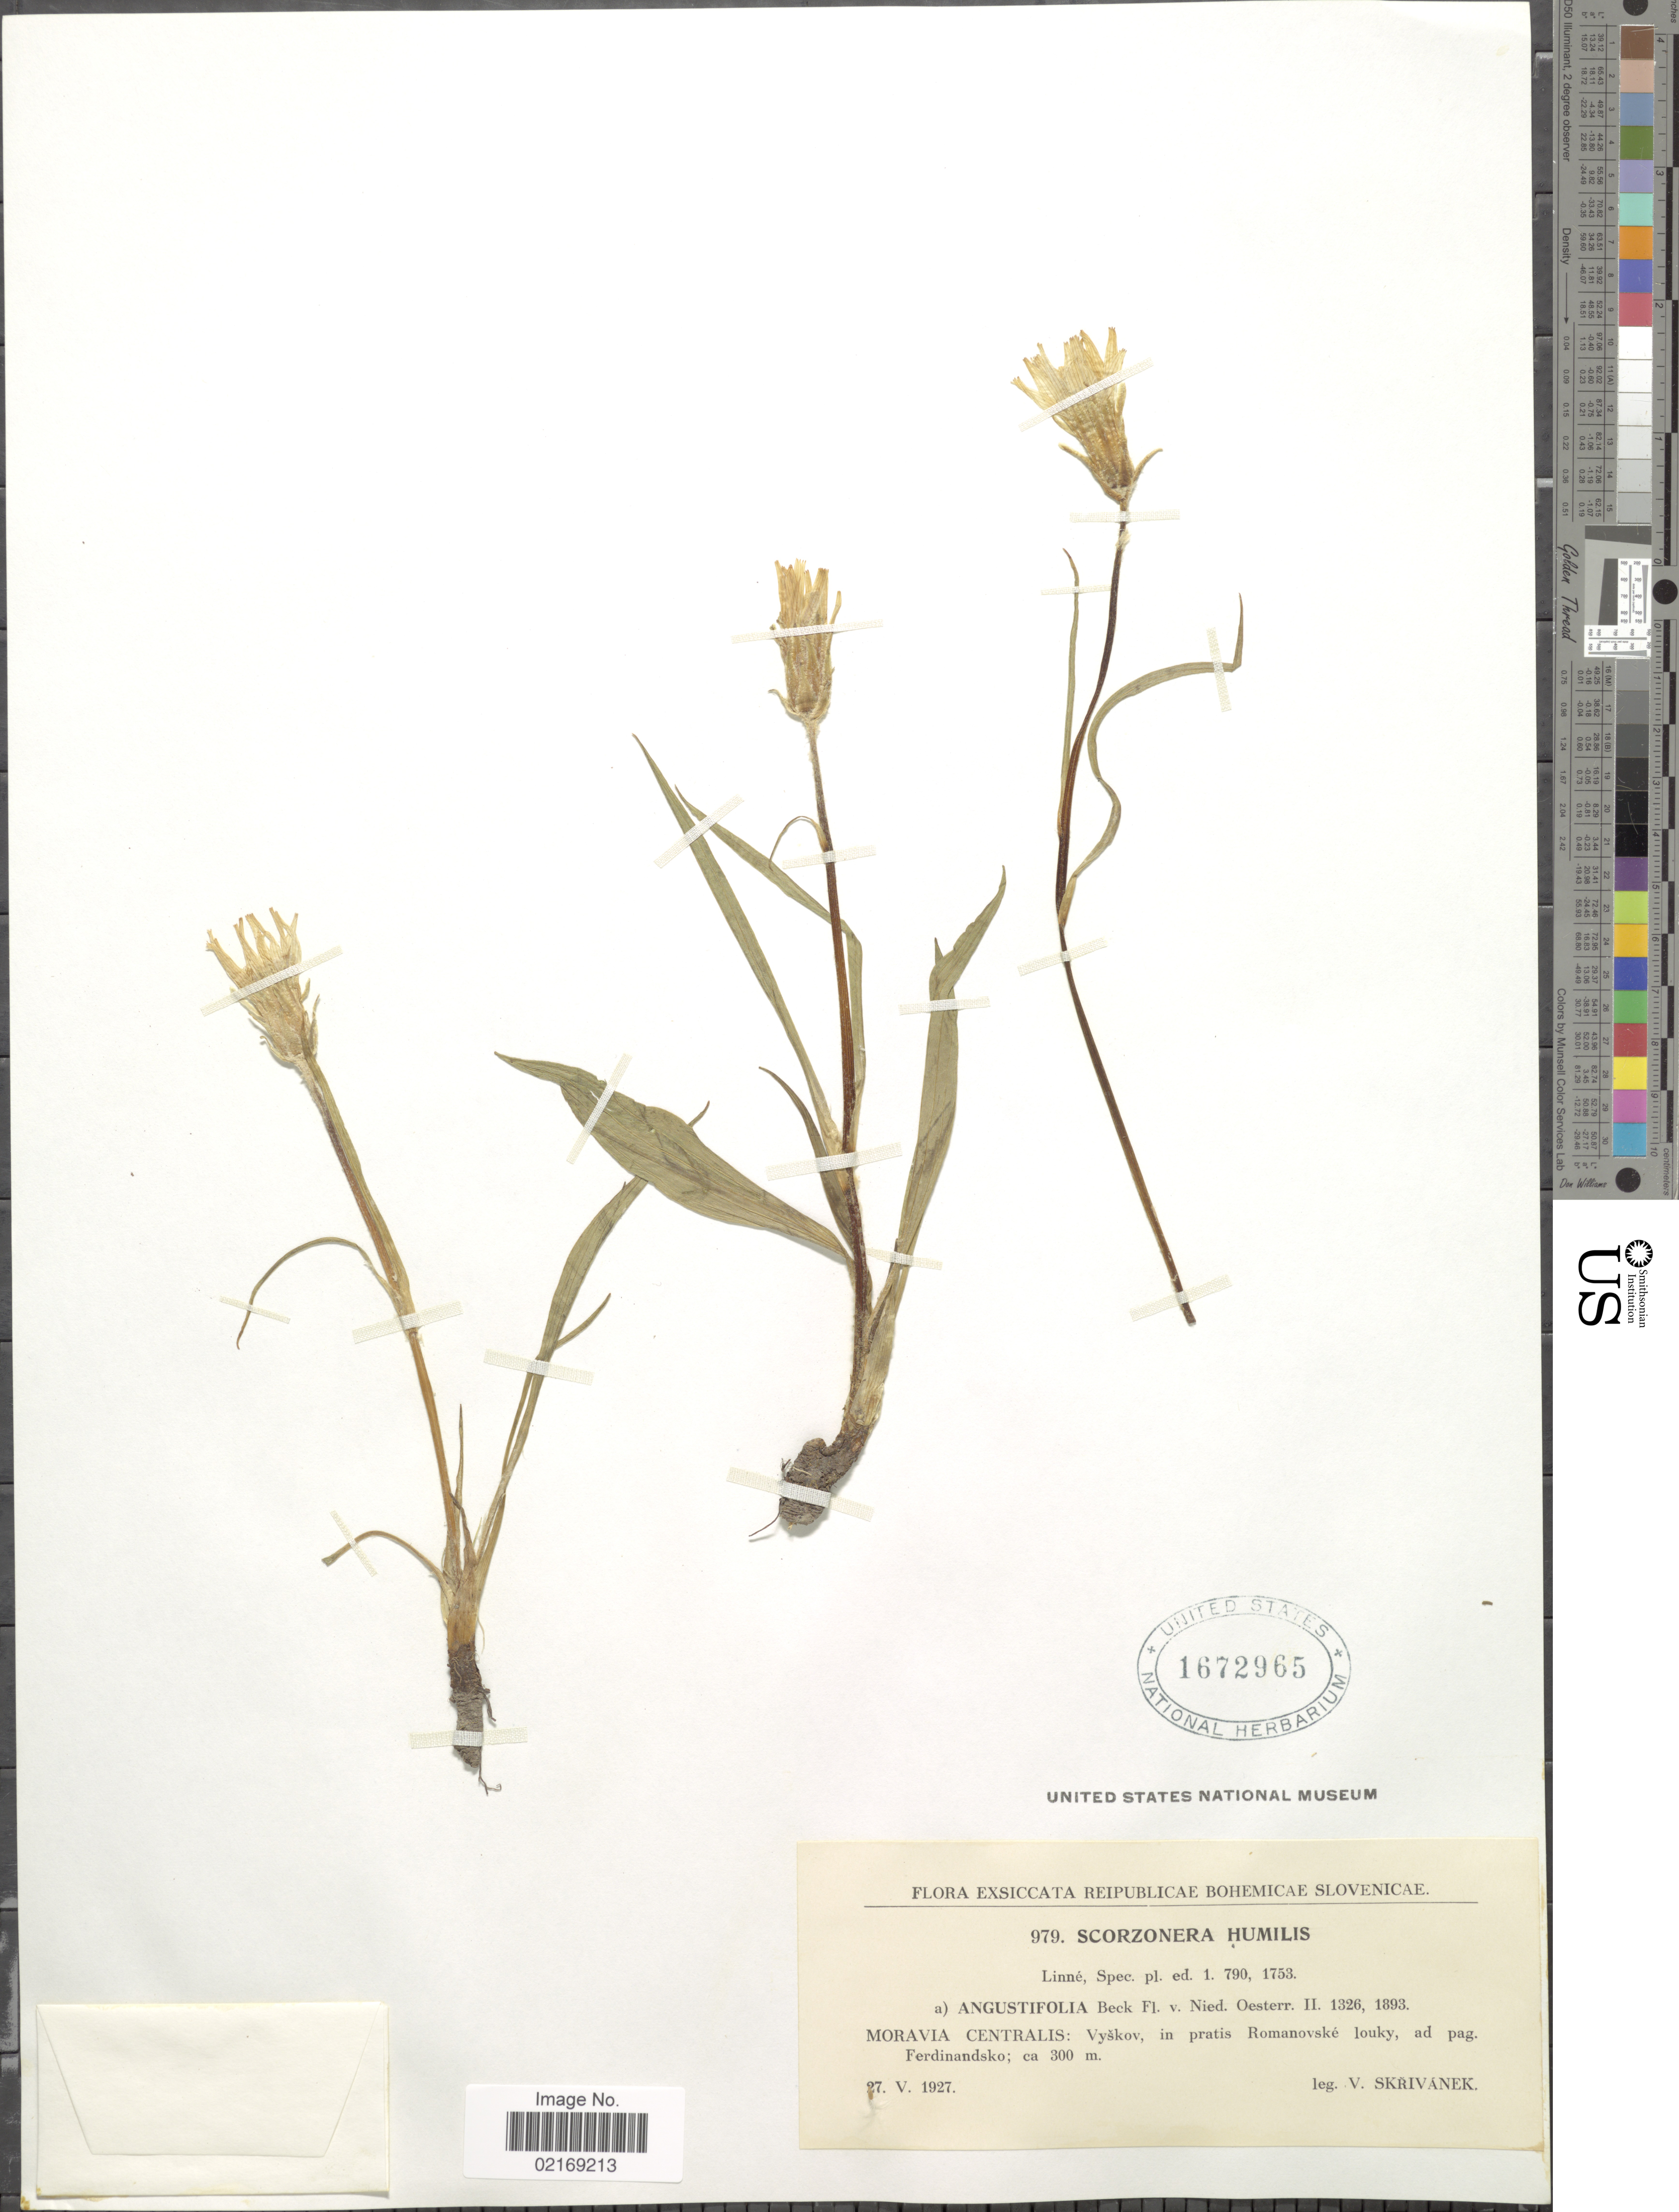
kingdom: Plantae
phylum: Tracheophyta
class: Magnoliopsida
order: Asterales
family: Asteraceae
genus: Scorzonera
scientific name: Scorzonera humilis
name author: L.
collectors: V. Skrivanek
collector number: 979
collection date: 1927-05-27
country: Czechia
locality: Exsiccata Reipublicae Bohemicae Slovenicae, Moravia Centralis: Vyskov, in pratis Romanovske louky, ad pag. Ferdinandsko.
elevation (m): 300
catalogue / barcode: US 1672965